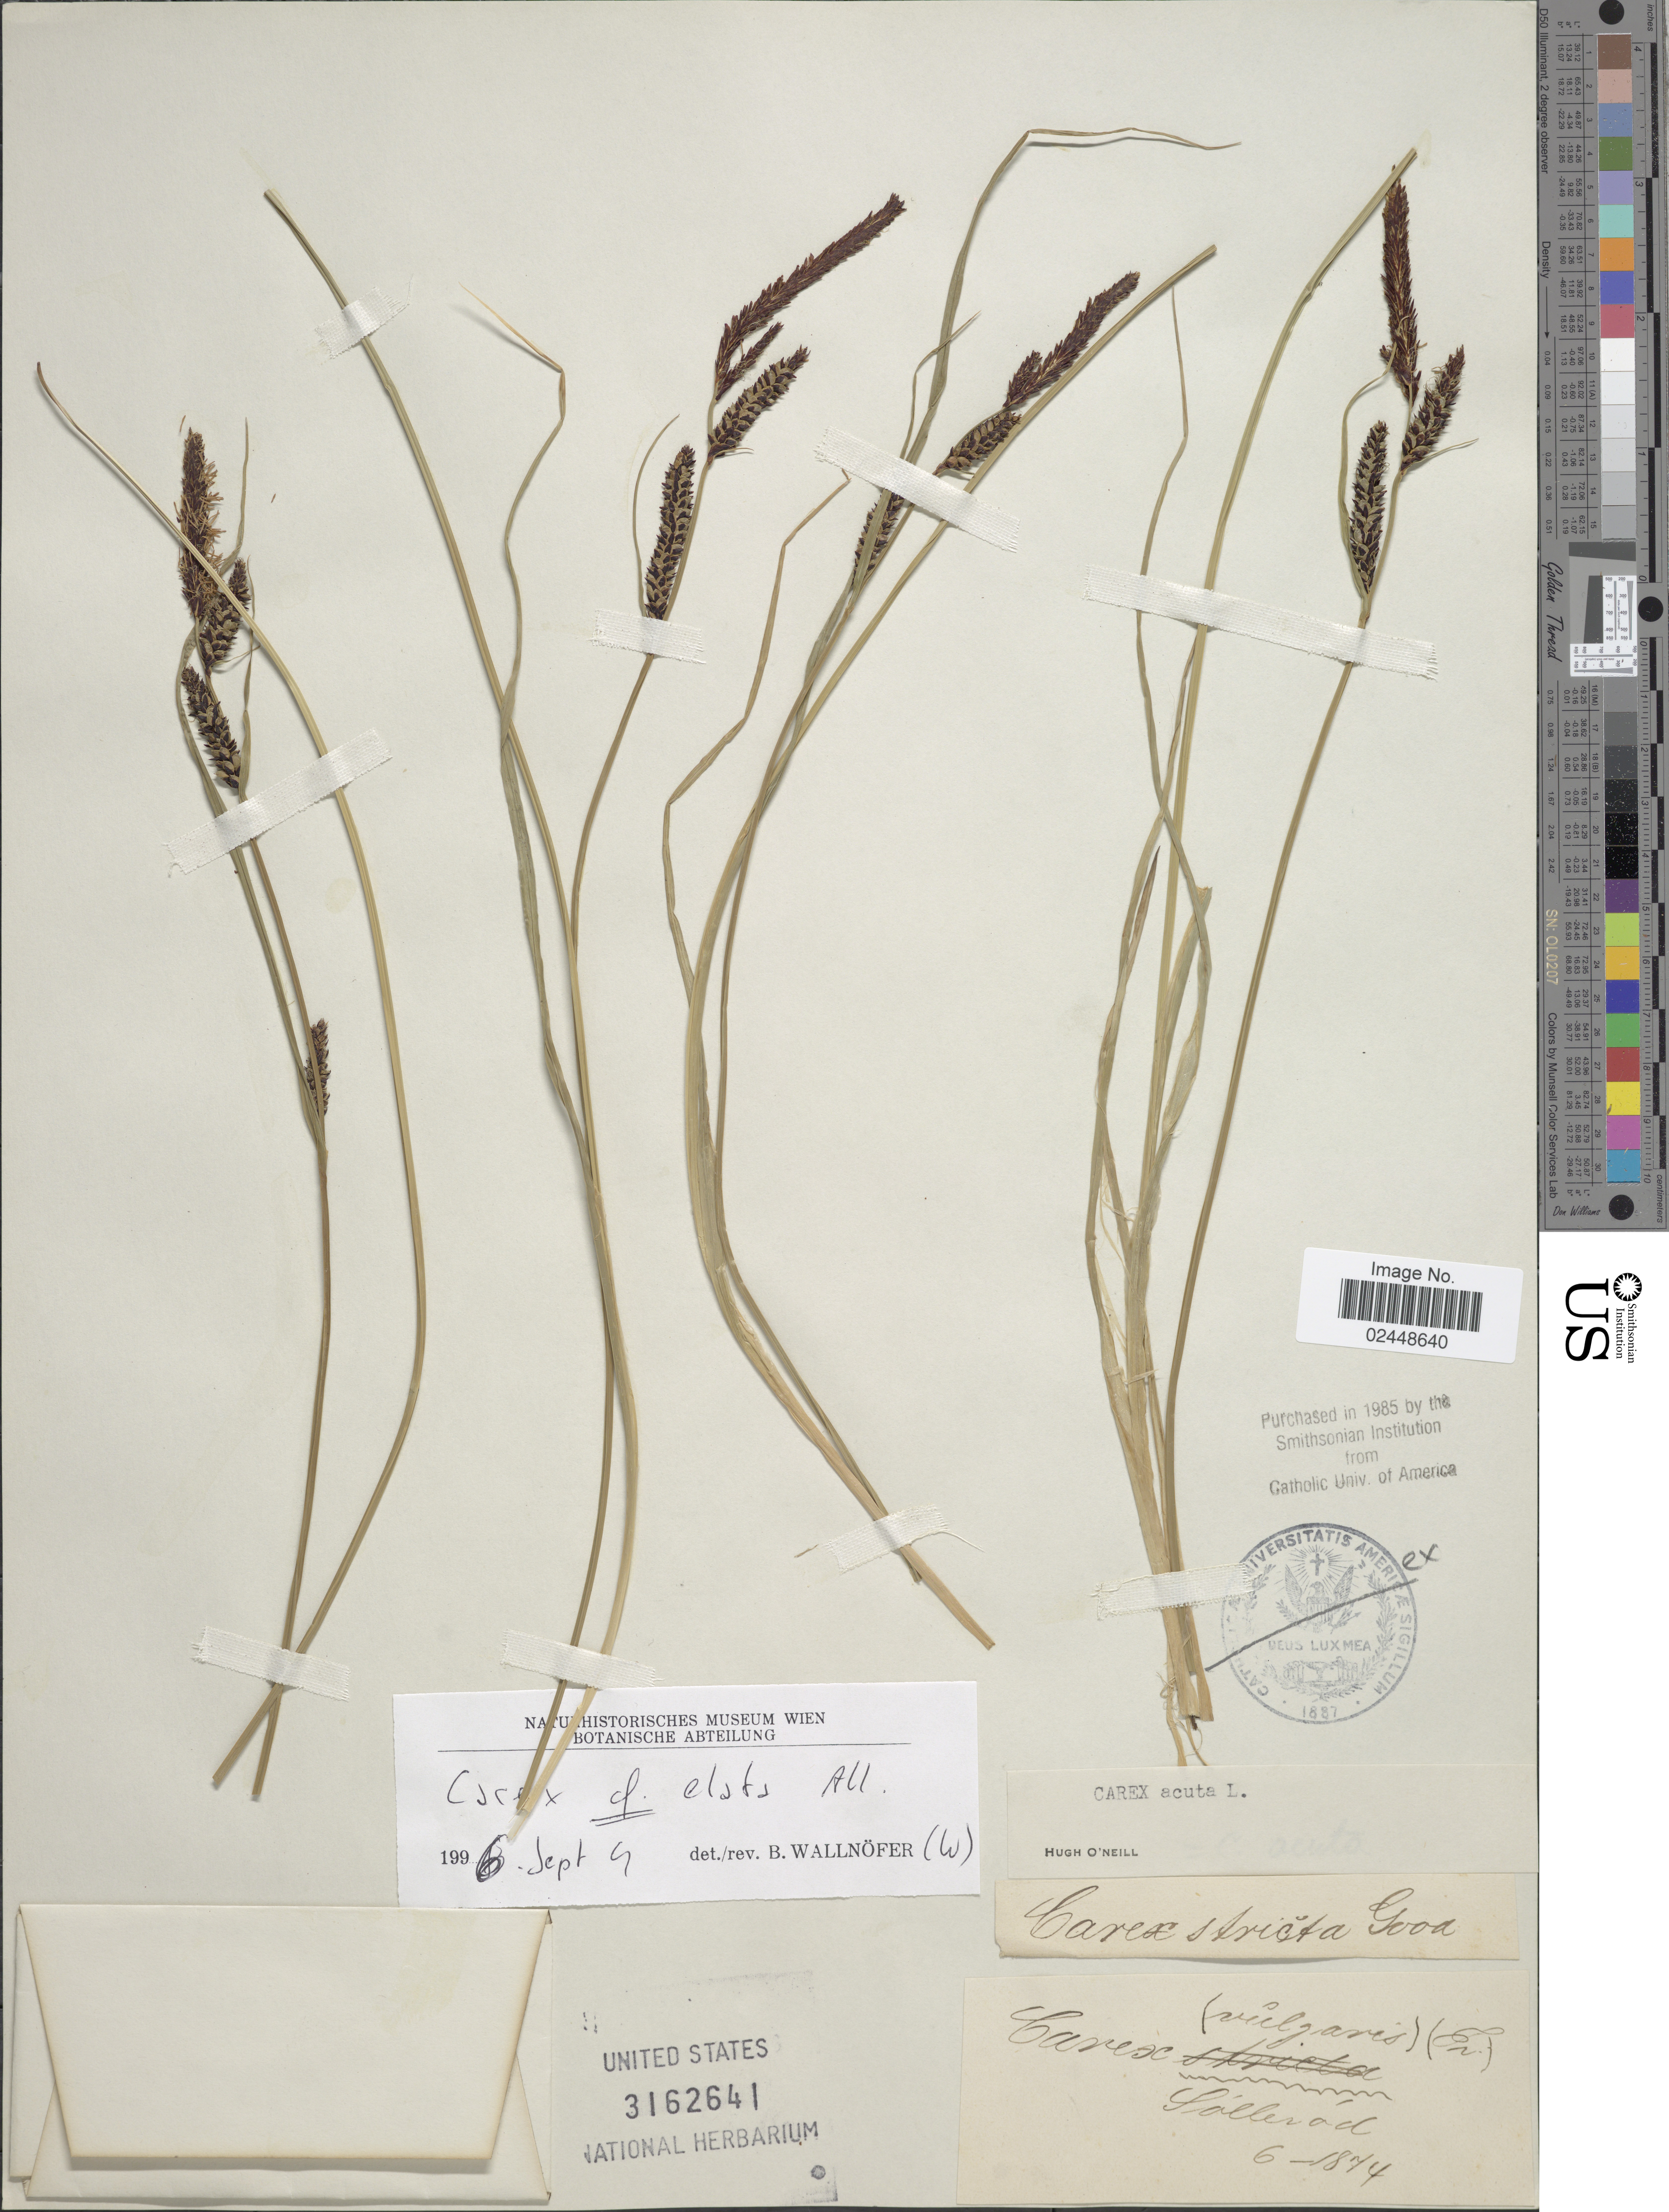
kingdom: Plantae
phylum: Tracheophyta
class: Liliopsida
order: Poales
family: Cyperaceae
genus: Carex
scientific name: Carex elata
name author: All.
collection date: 1874-06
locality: Sallerad [interpreted]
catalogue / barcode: US 3162641